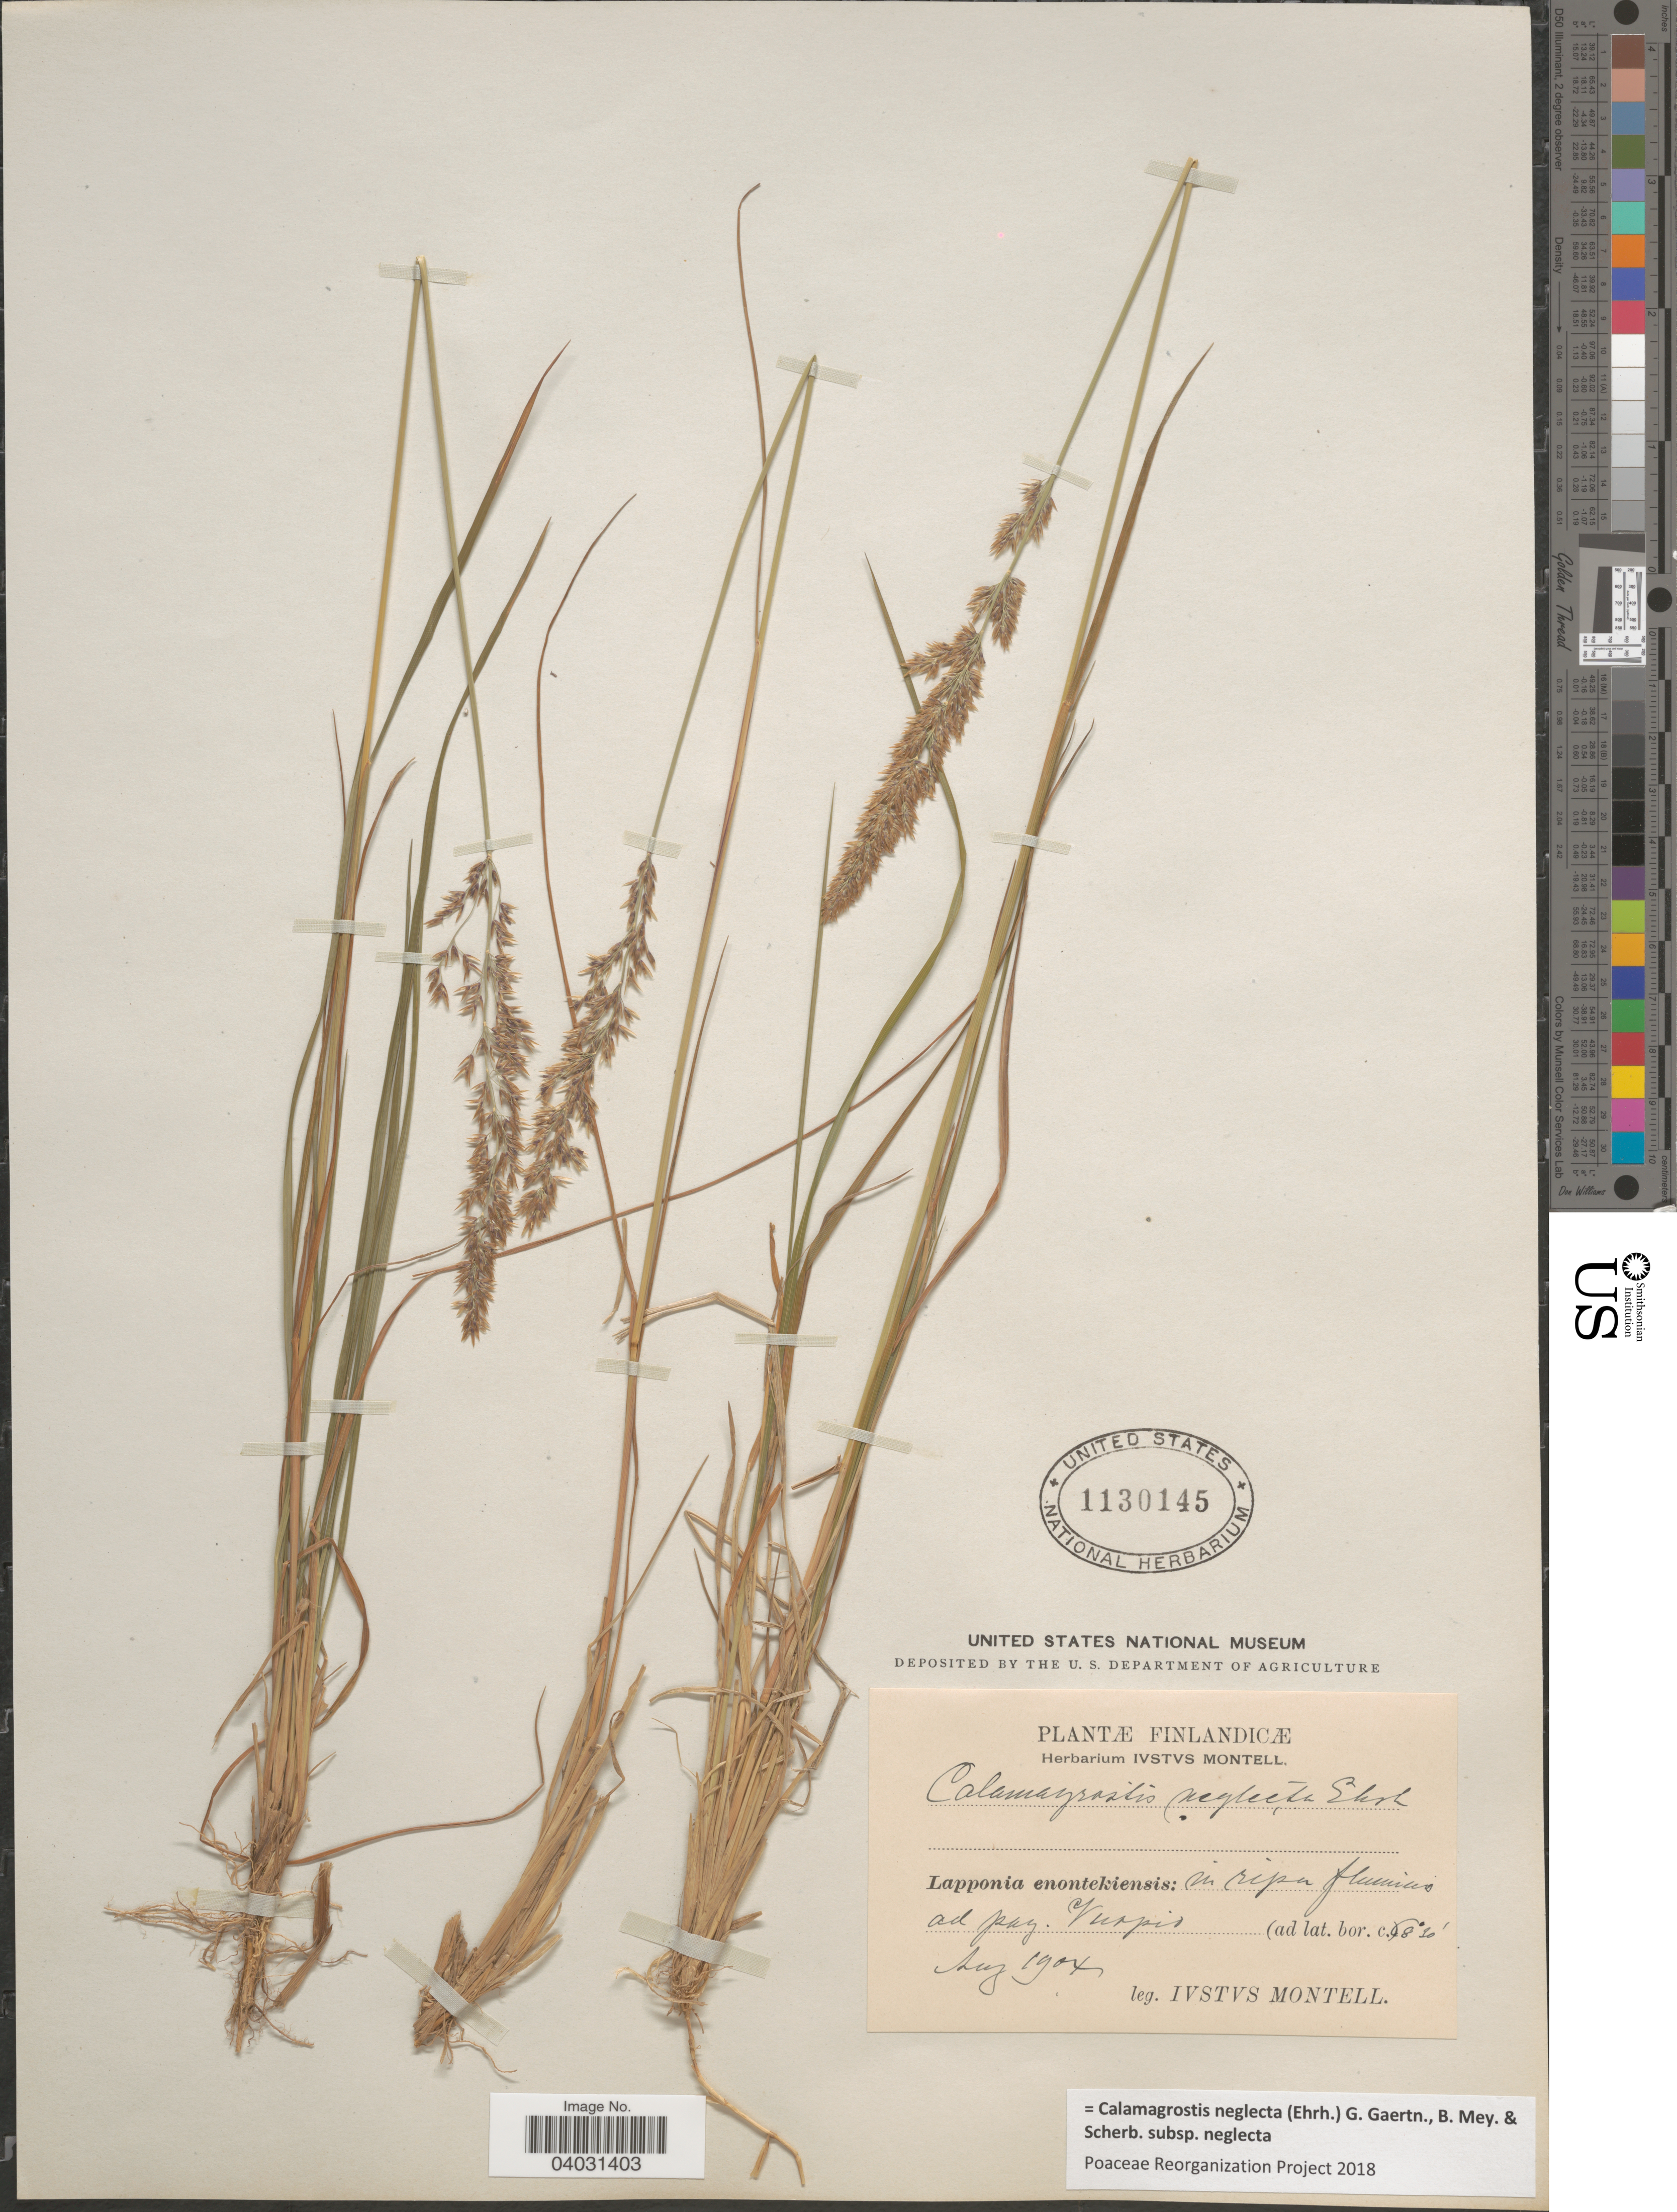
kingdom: Plantae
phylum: Tracheophyta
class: Liliopsida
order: Poales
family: Poaceae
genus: Calamagrostis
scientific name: Calamagrostis neglecta subsp. neglecta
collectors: I. Montell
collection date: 1904-08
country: Finland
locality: Finlandicæ. Lapponia enontekiensis: in ripa fluminis ad pag. Vurpio [interpreted].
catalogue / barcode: US 1130145